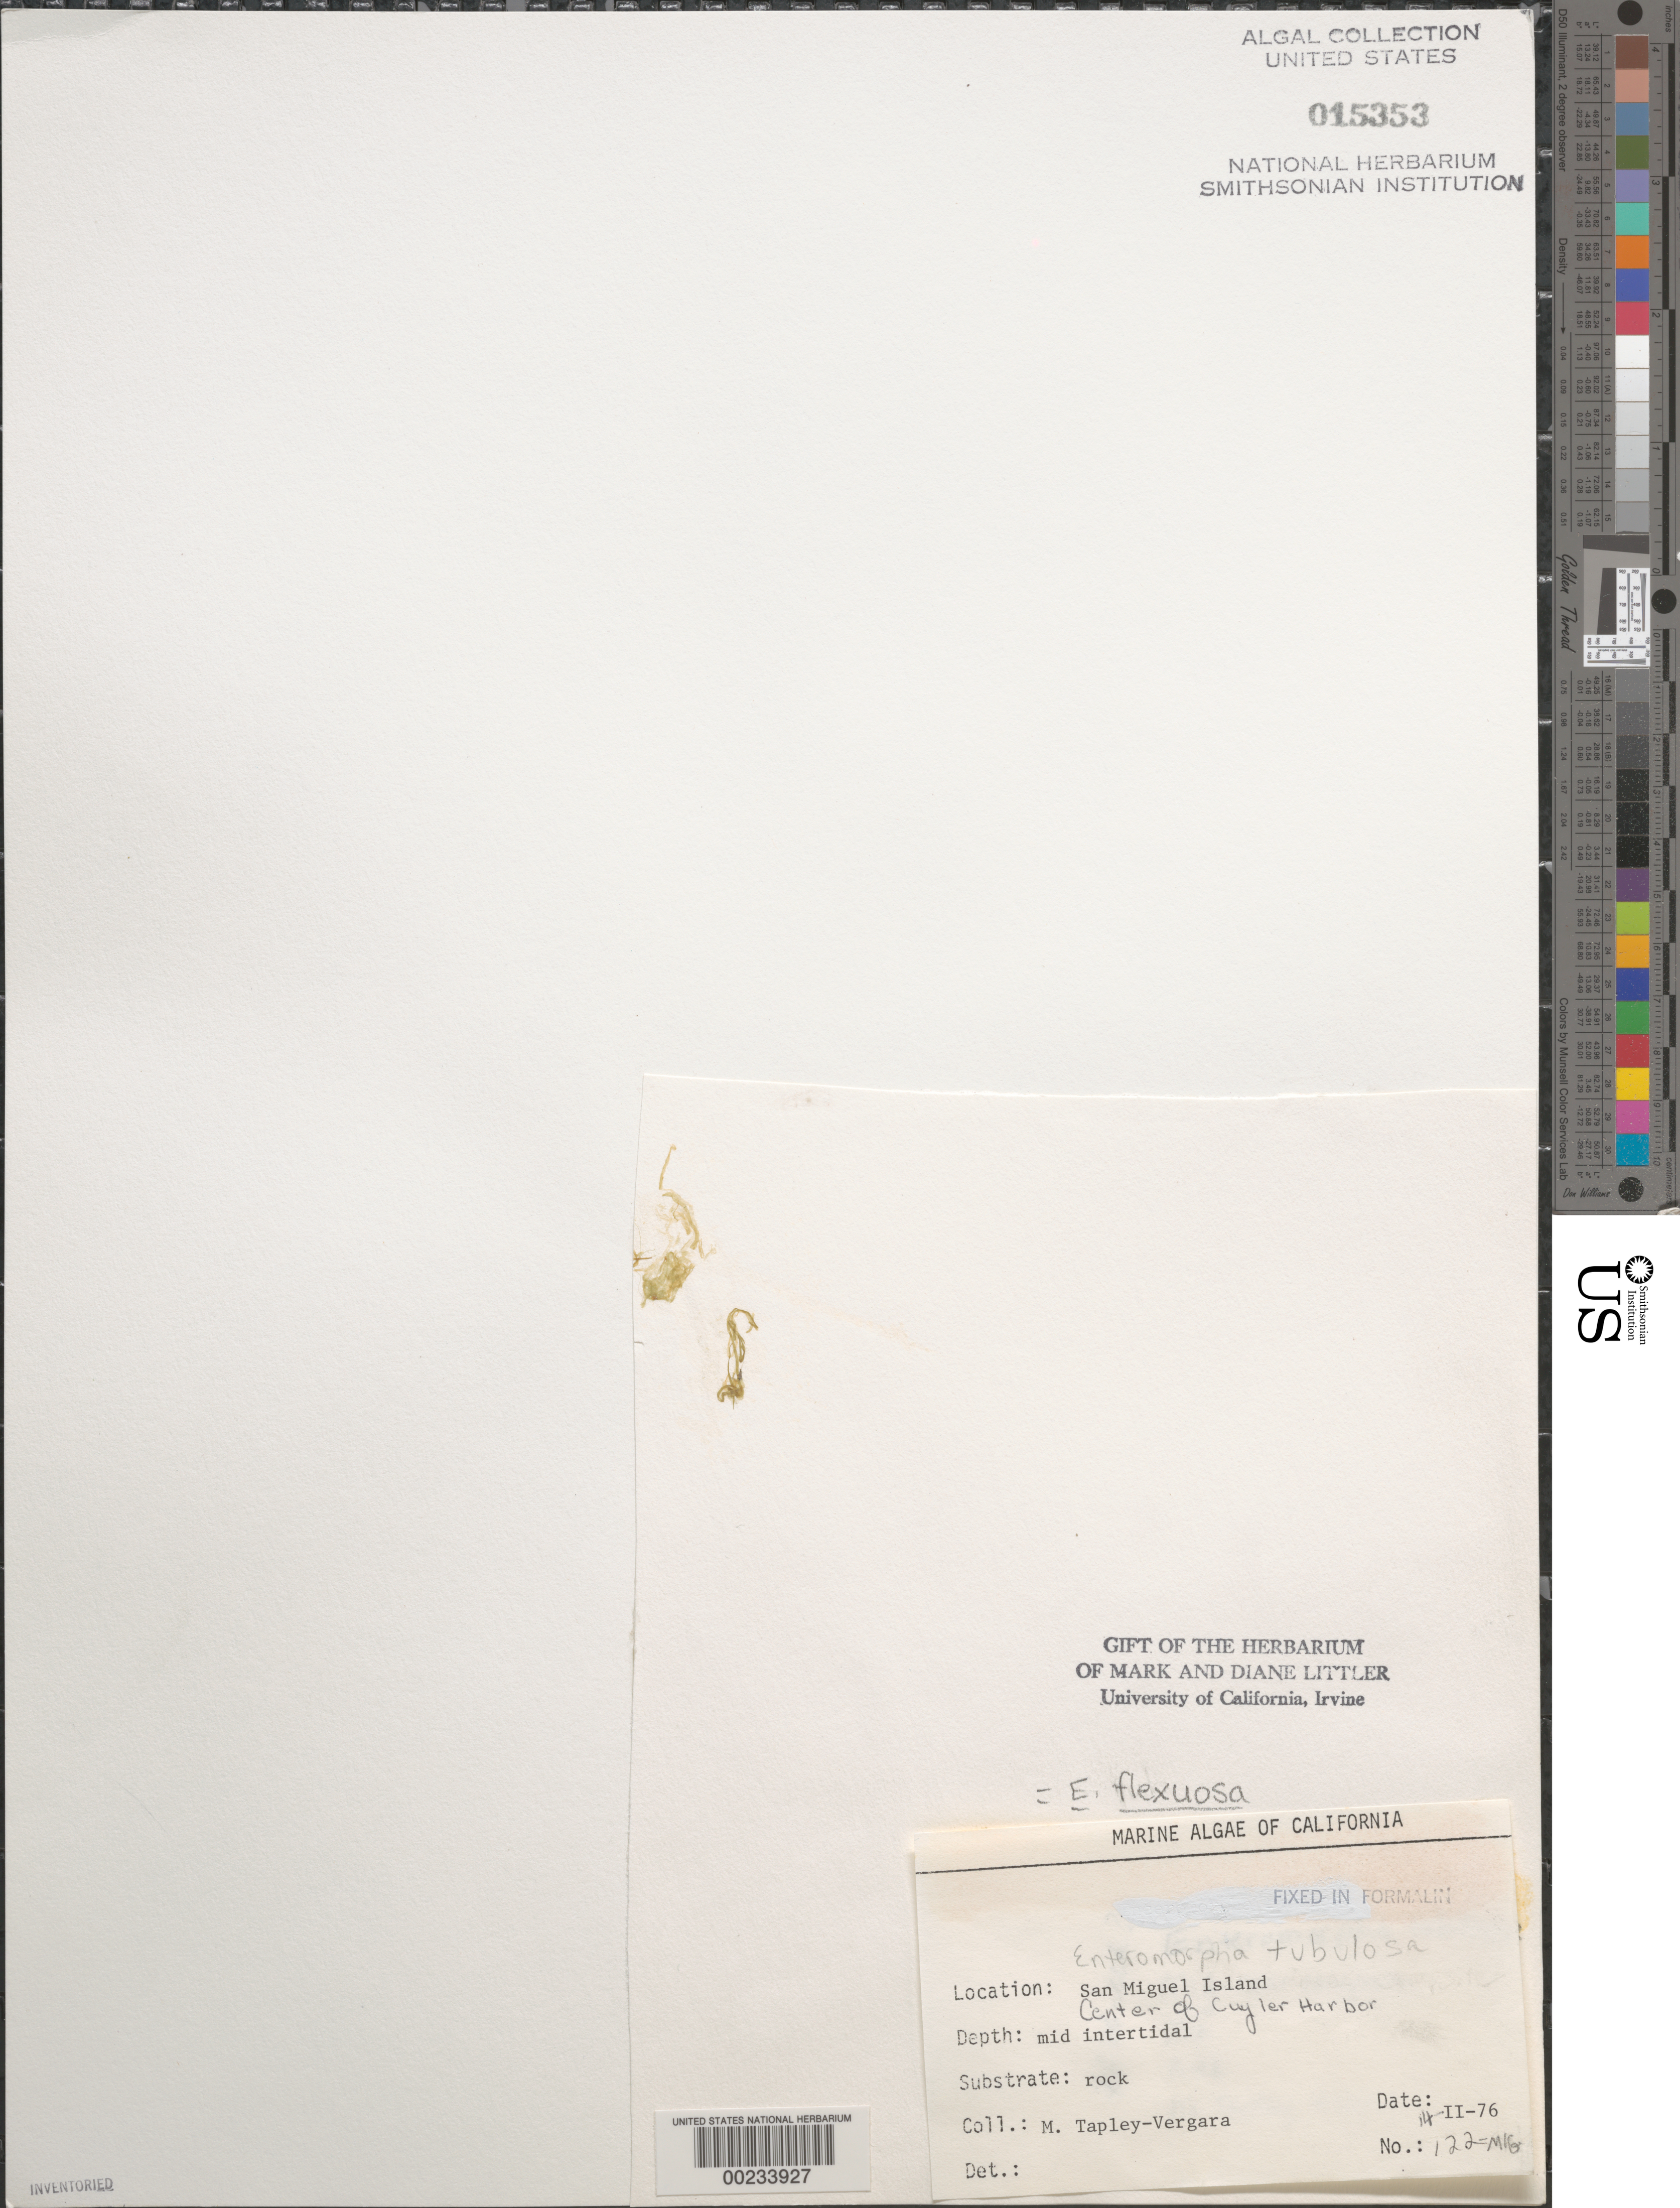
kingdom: Plantae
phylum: Chlorophyta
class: Ulvophyceae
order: Ulvales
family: Ulvaceae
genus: Ulva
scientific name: Ulva flexuosa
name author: Wulfen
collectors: M. Tapley-Vergara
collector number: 122-MIG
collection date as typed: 14 Feb 1976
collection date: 1976-02-14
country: United States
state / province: California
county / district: Santa Barbara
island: San Miguel Island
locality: Cuyler Harbor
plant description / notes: BLM-SOCALBIGHT Rocky Intertidal Survey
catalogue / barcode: US 15353